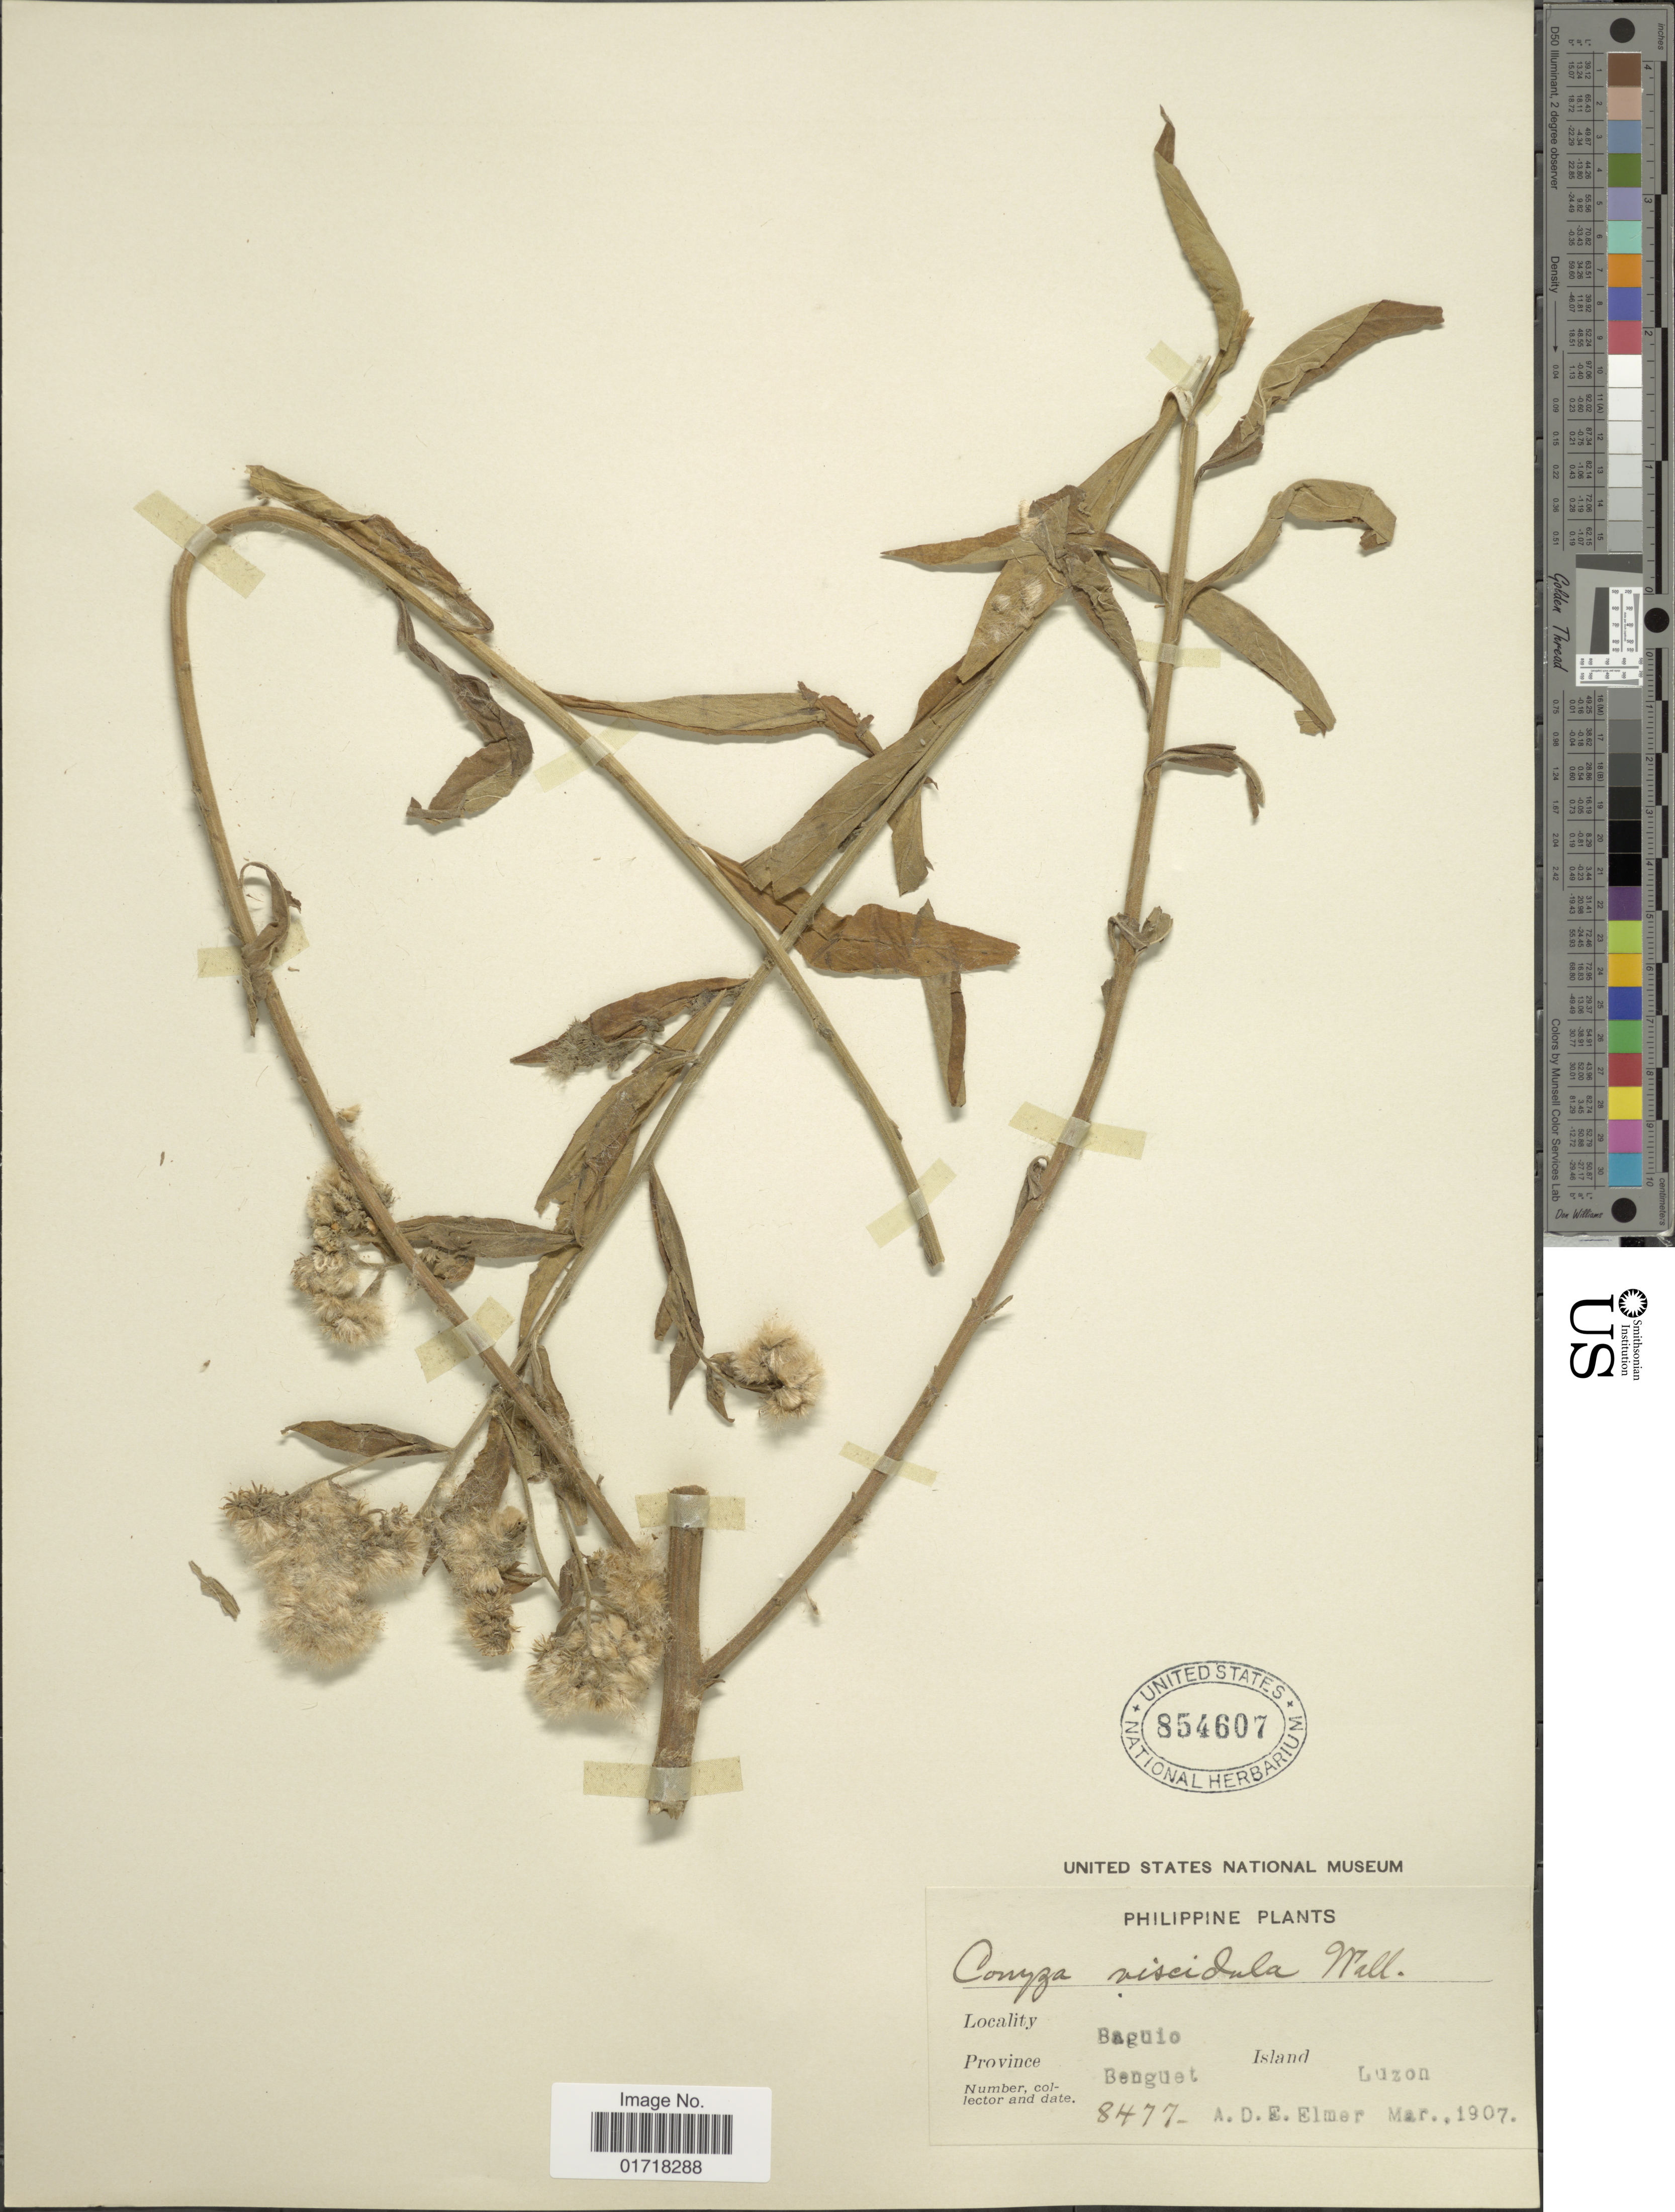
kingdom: Plantae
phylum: Tracheophyta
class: Magnoliopsida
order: Asterales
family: Asteraceae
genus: Conyza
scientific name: Conyza viscidula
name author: Wall.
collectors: A. D. E. Elmer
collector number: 8477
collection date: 1907-03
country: Philippines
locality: Baguio, Benguet Island, Luzon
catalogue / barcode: US 854607